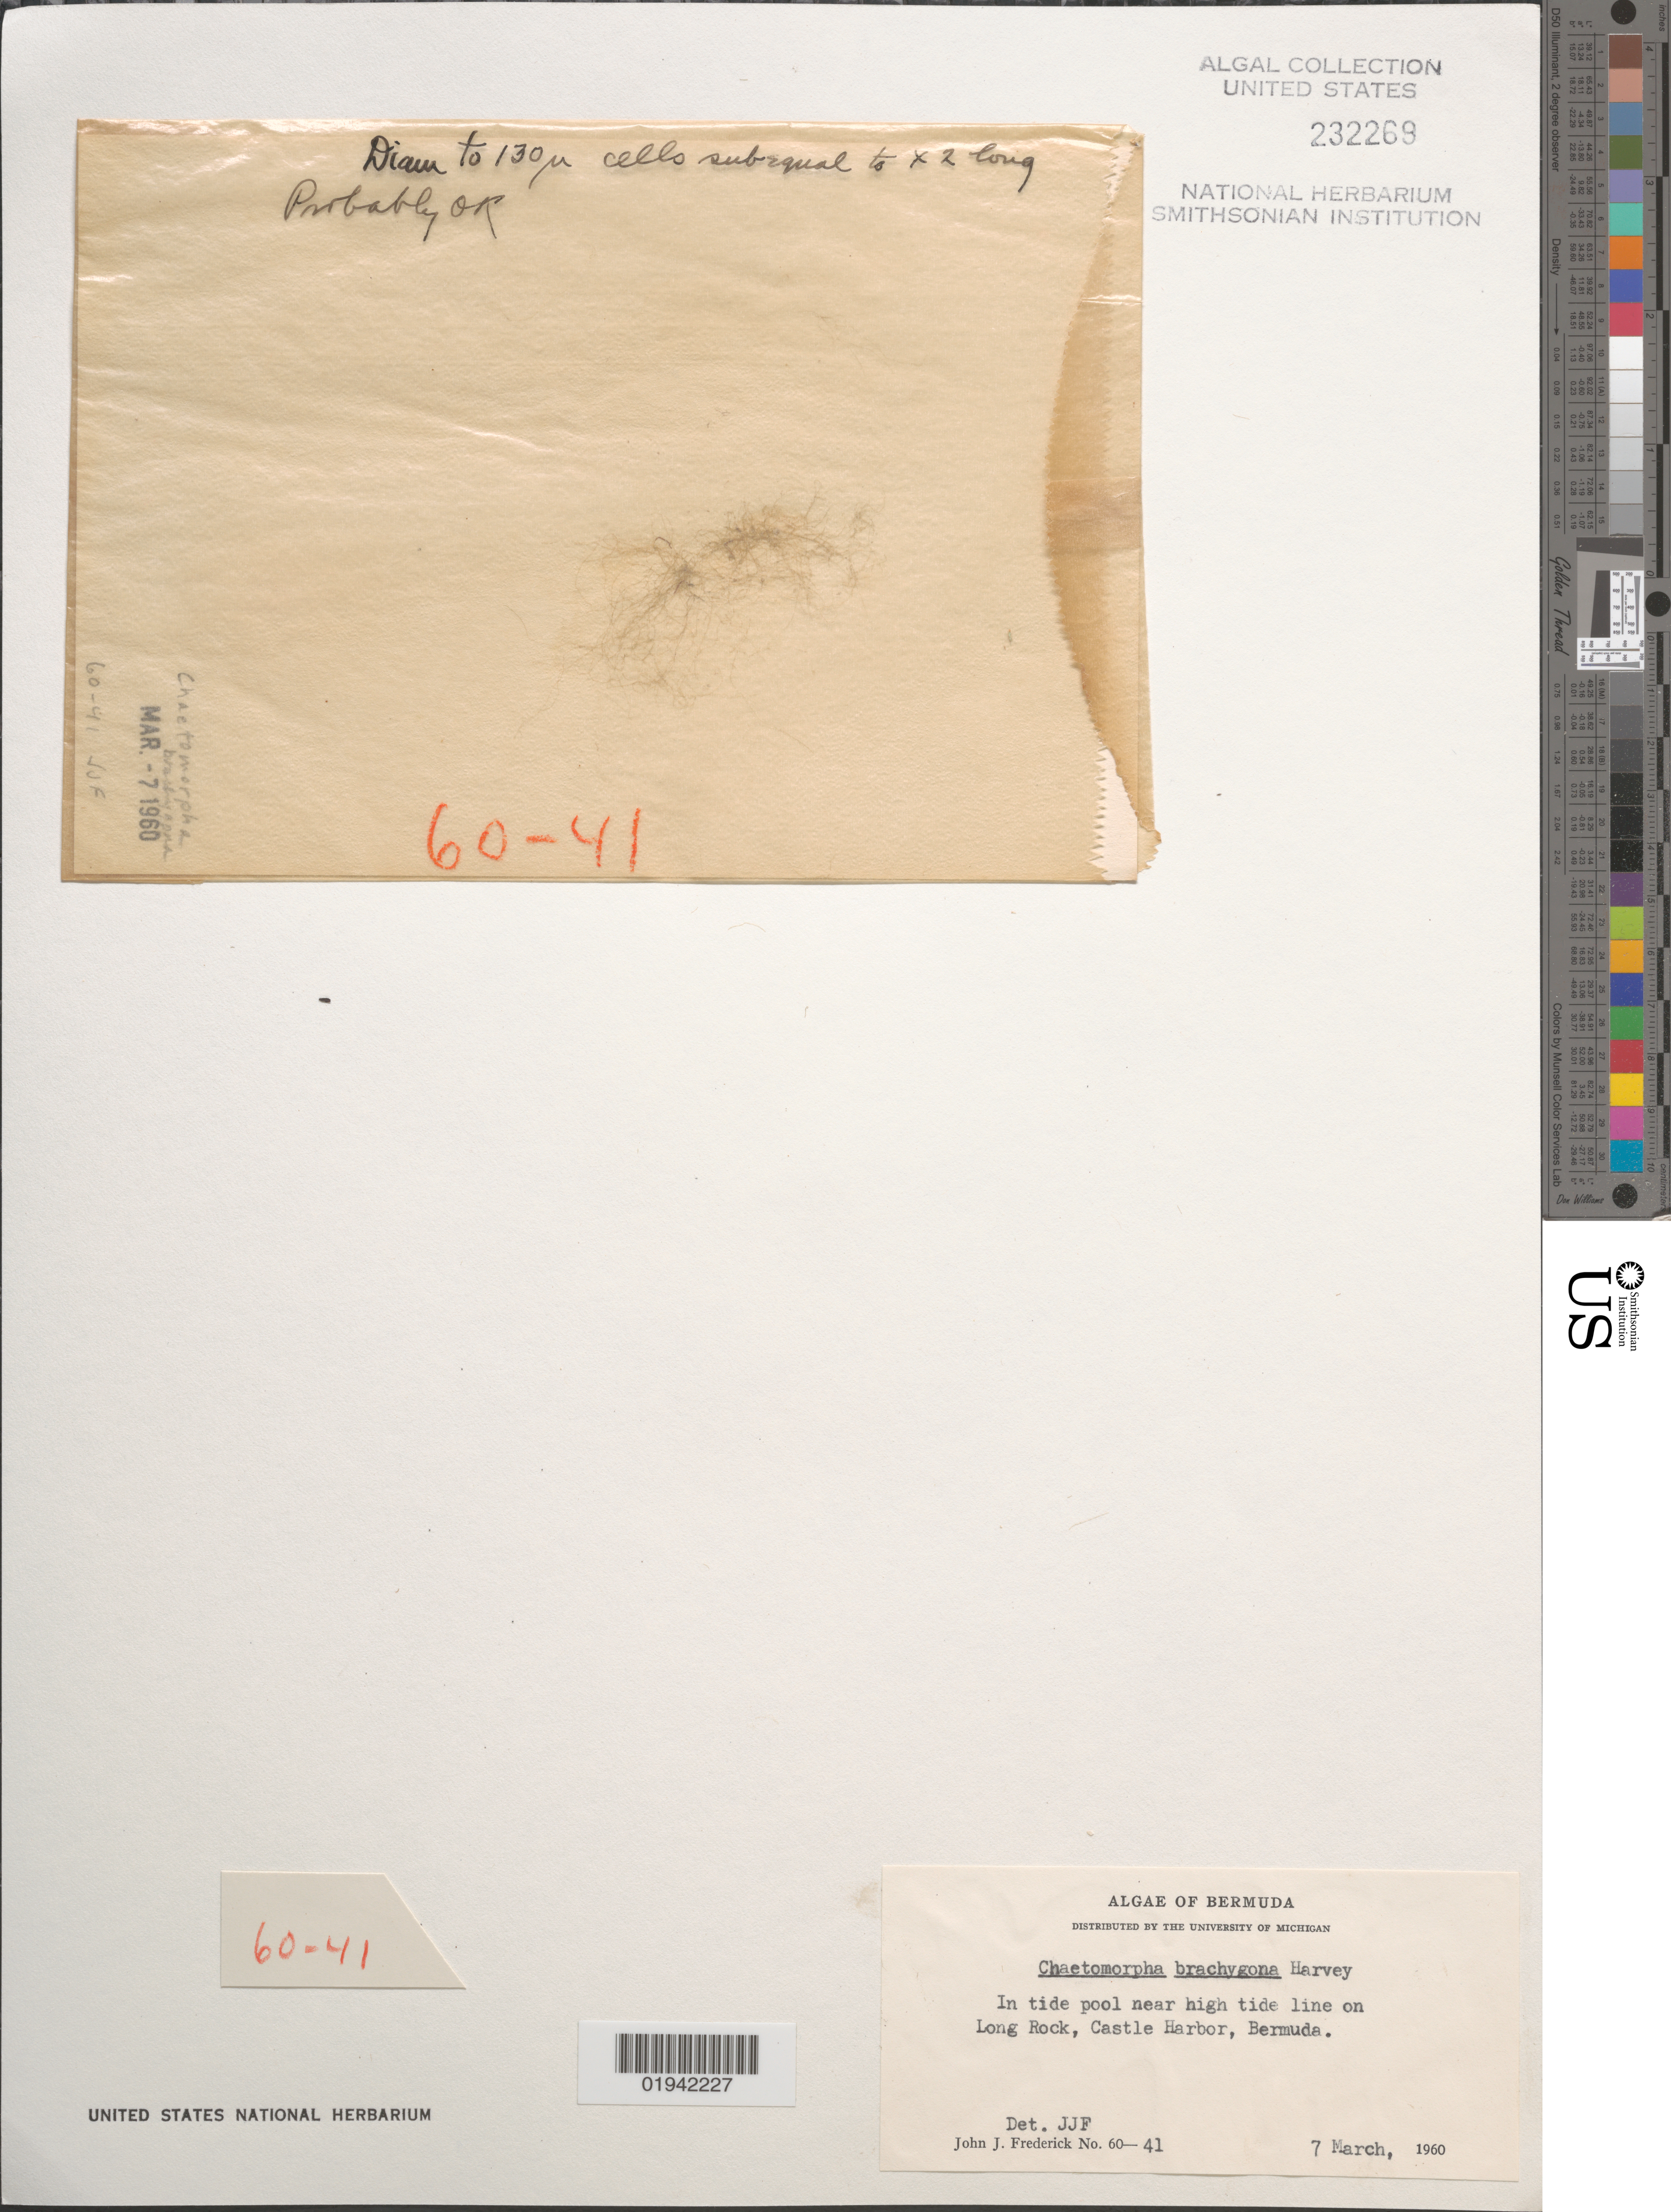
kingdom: Plantae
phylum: Chlorophyta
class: Ulvophyceae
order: Cladophorales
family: Cladophoraceae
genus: Chaetomorpha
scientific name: Chaetomorpha brachygona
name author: Harv.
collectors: J. Frederick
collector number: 60-41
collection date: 1960-03-07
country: Bermuda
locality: In tide pool near high tide line on Long Rock, Castle Harbor.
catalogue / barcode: US 232269